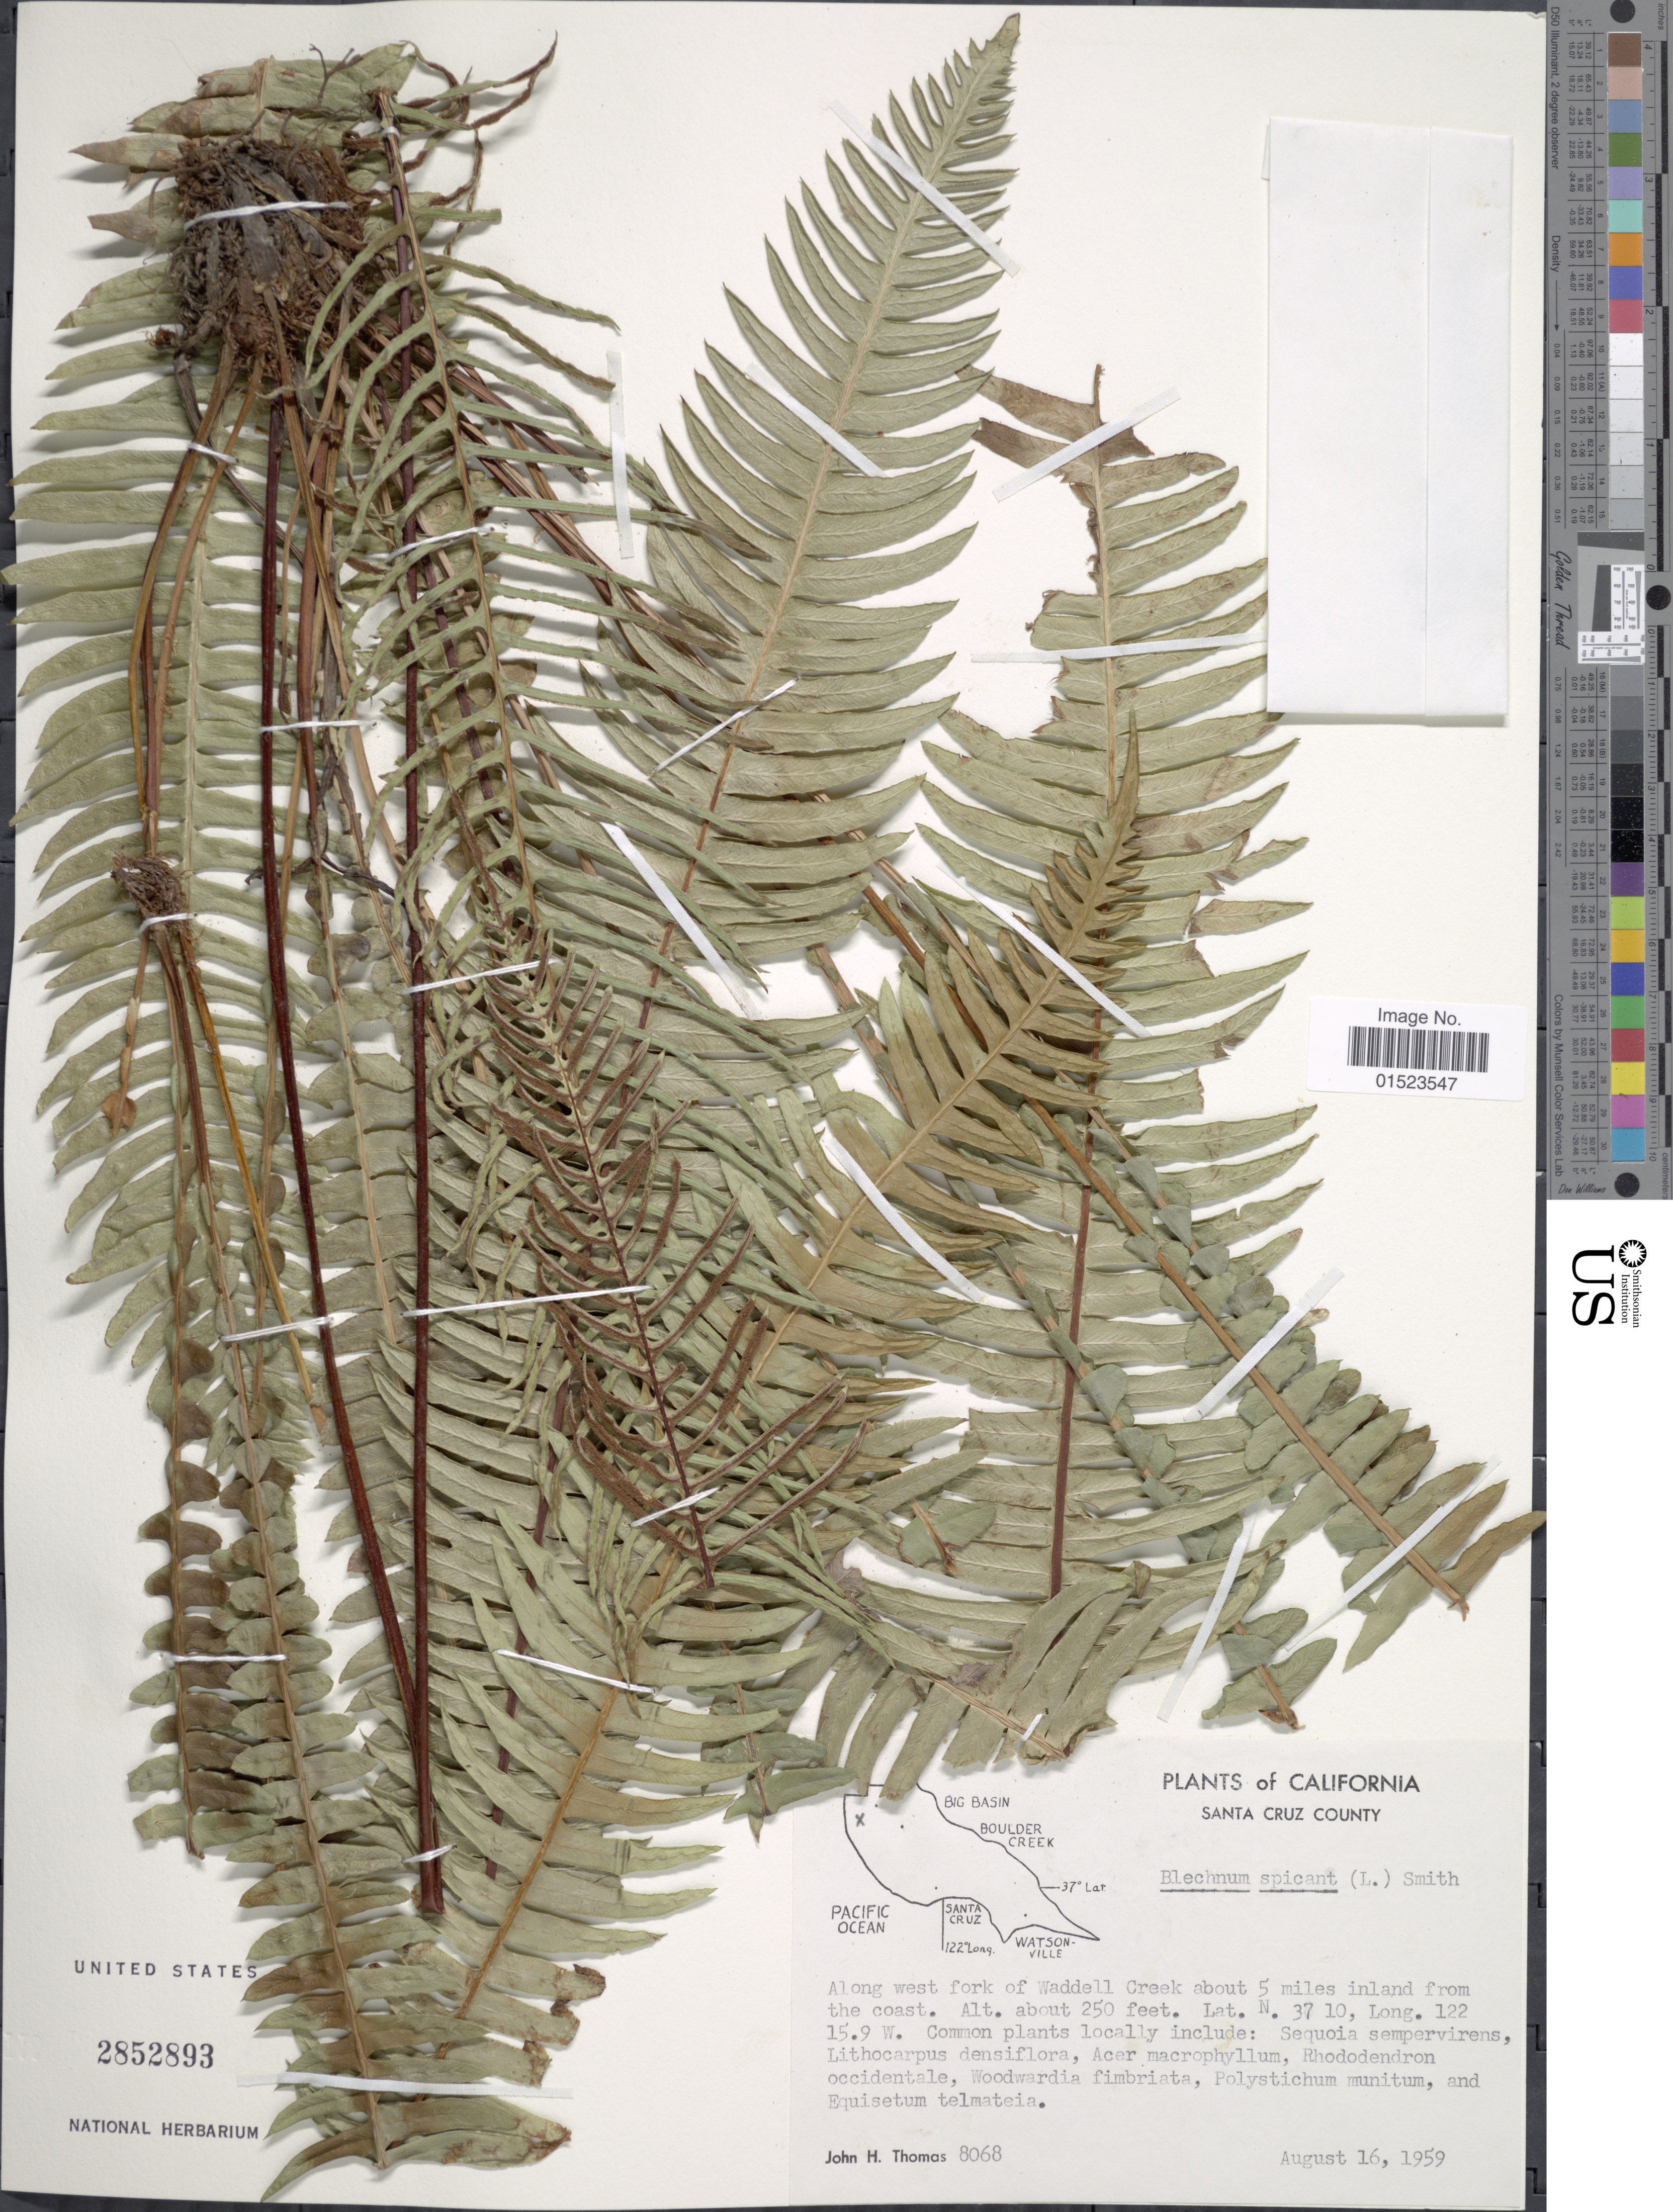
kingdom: Plantae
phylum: Tracheophyta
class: Polypodiopsida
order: Polypodiales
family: Blechnaceae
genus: Blechnum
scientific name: Blechnum spicant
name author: (L.) Sm.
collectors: J. H. Thomas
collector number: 8068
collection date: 1959-08-16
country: United States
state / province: California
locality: Santa Cruz, Along west fork of Waddell Creek about 5 miles inland from the coast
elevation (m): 76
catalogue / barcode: US 2852893